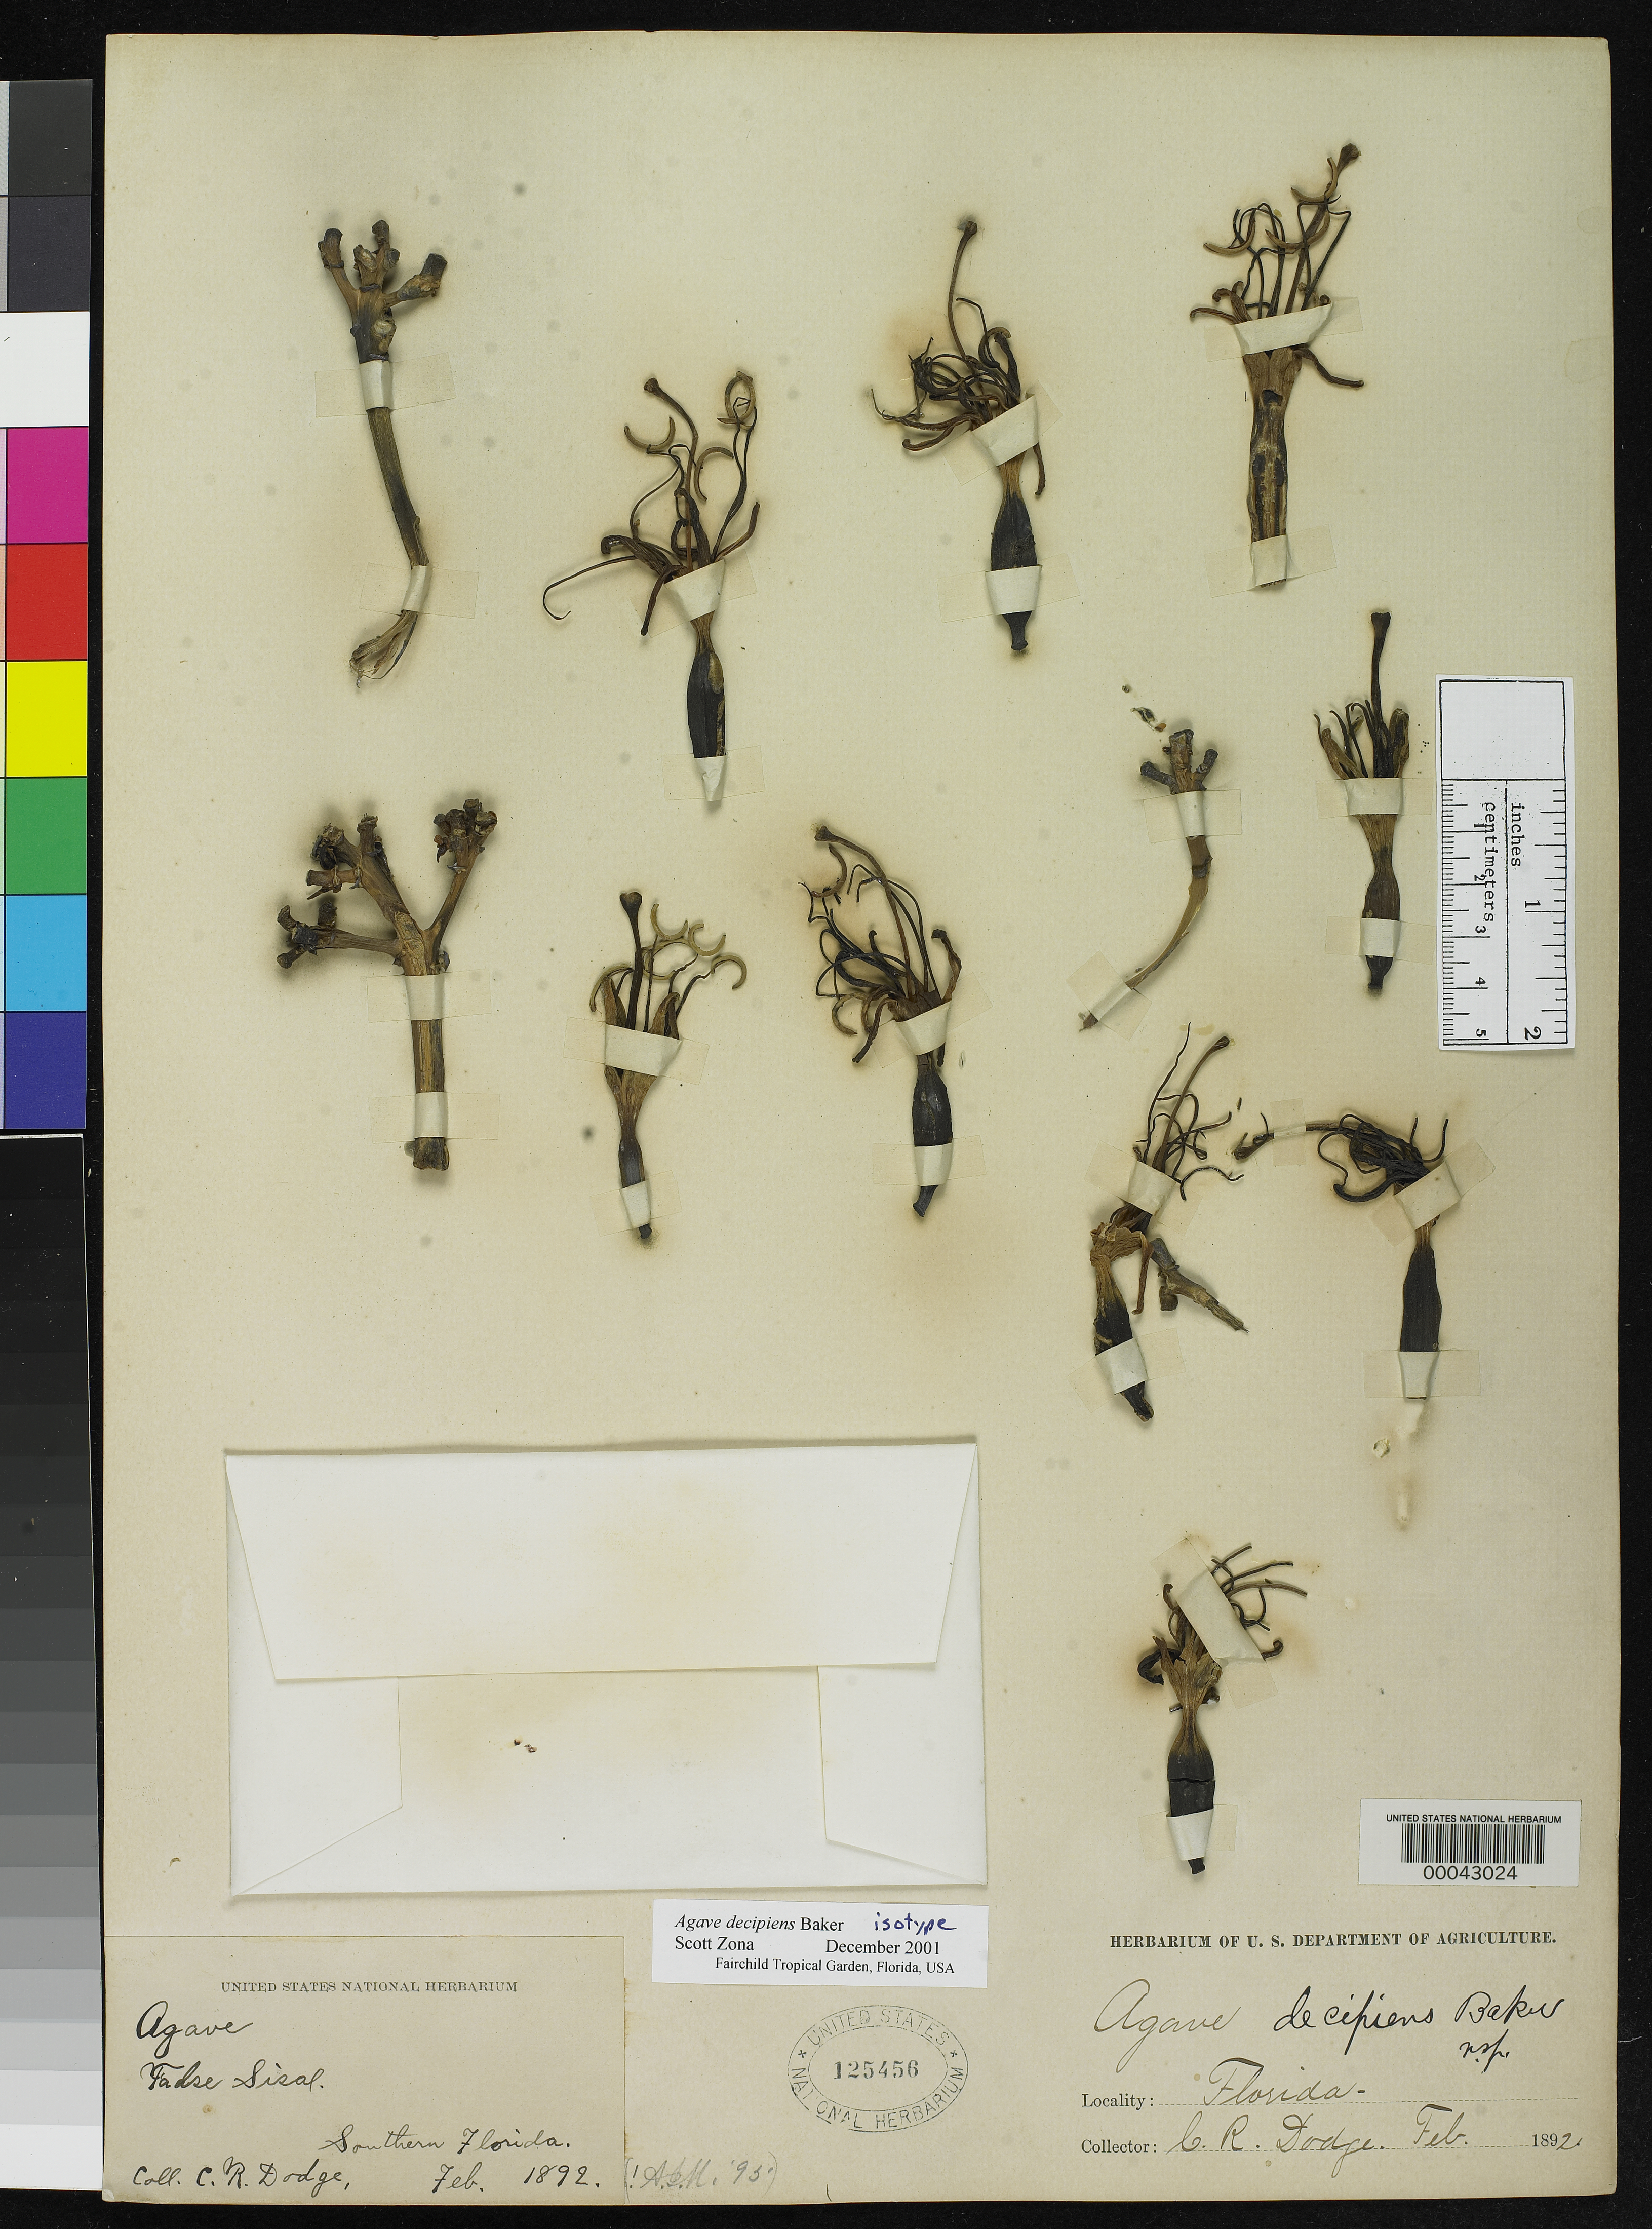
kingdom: Plantae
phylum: Tracheophyta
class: Liliopsida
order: Asparagales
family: Asparagaceae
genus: Agave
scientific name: Agave decipiens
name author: Baker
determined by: Zona, S., (FTG)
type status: Isotype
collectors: C. Dodge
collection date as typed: Feb 1892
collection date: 1892-02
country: United States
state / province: Florida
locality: Southern Florida.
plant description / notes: Holotype at K. Taxon superfluously neotypified (citing as "lectotype" Bot. Mag. 122: t. 7477, 1896) by H.S. Gentry 1982, Agaves Cont. N. Amer.: 573. For typification see Zona 2002 ("2001"), Haseltonia 8: 24.; Common name: False Sisal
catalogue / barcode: US 125456